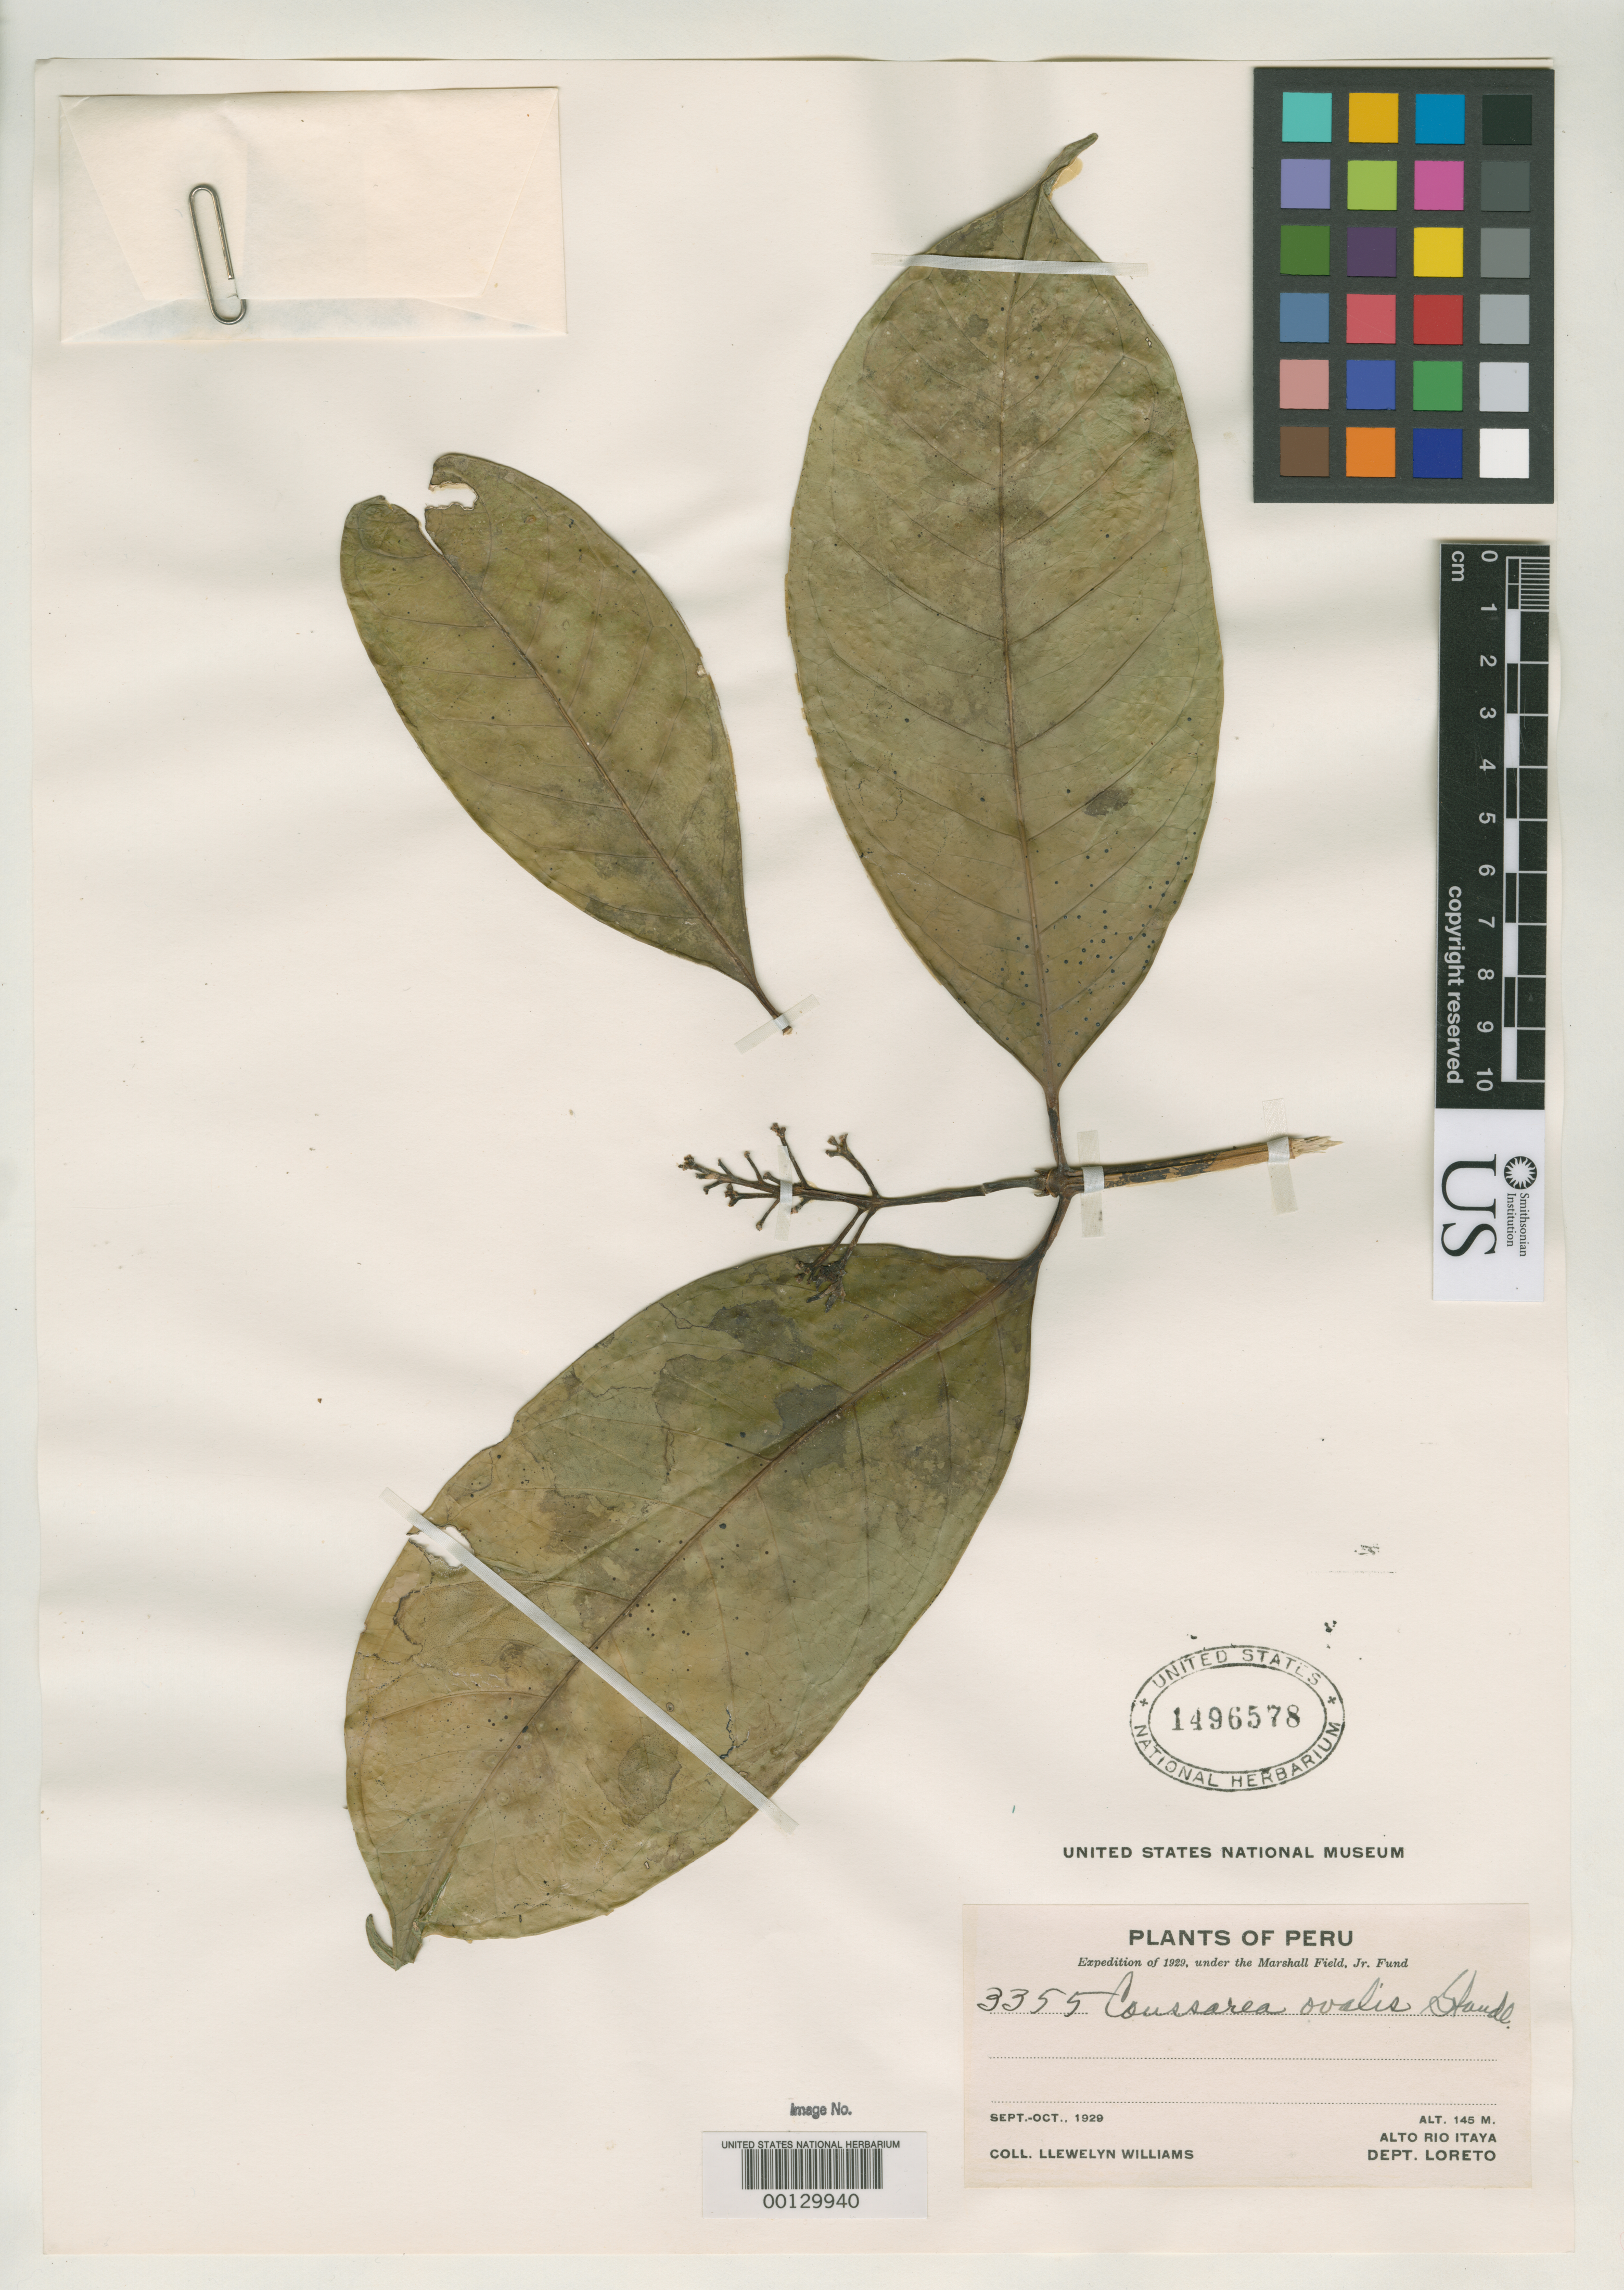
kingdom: Plantae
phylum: Tracheophyta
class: Magnoliopsida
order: Gentianales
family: Rubiaceae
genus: Coussarea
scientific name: Coussarea ovalis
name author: Standl.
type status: Isotype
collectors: Ll. Williams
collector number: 3355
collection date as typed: Sep 1929 to -- Oct 1929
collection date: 1929-09/1929-10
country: Peru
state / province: Loreto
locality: Alto Rio Itaya.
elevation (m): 145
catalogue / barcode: US 1496578